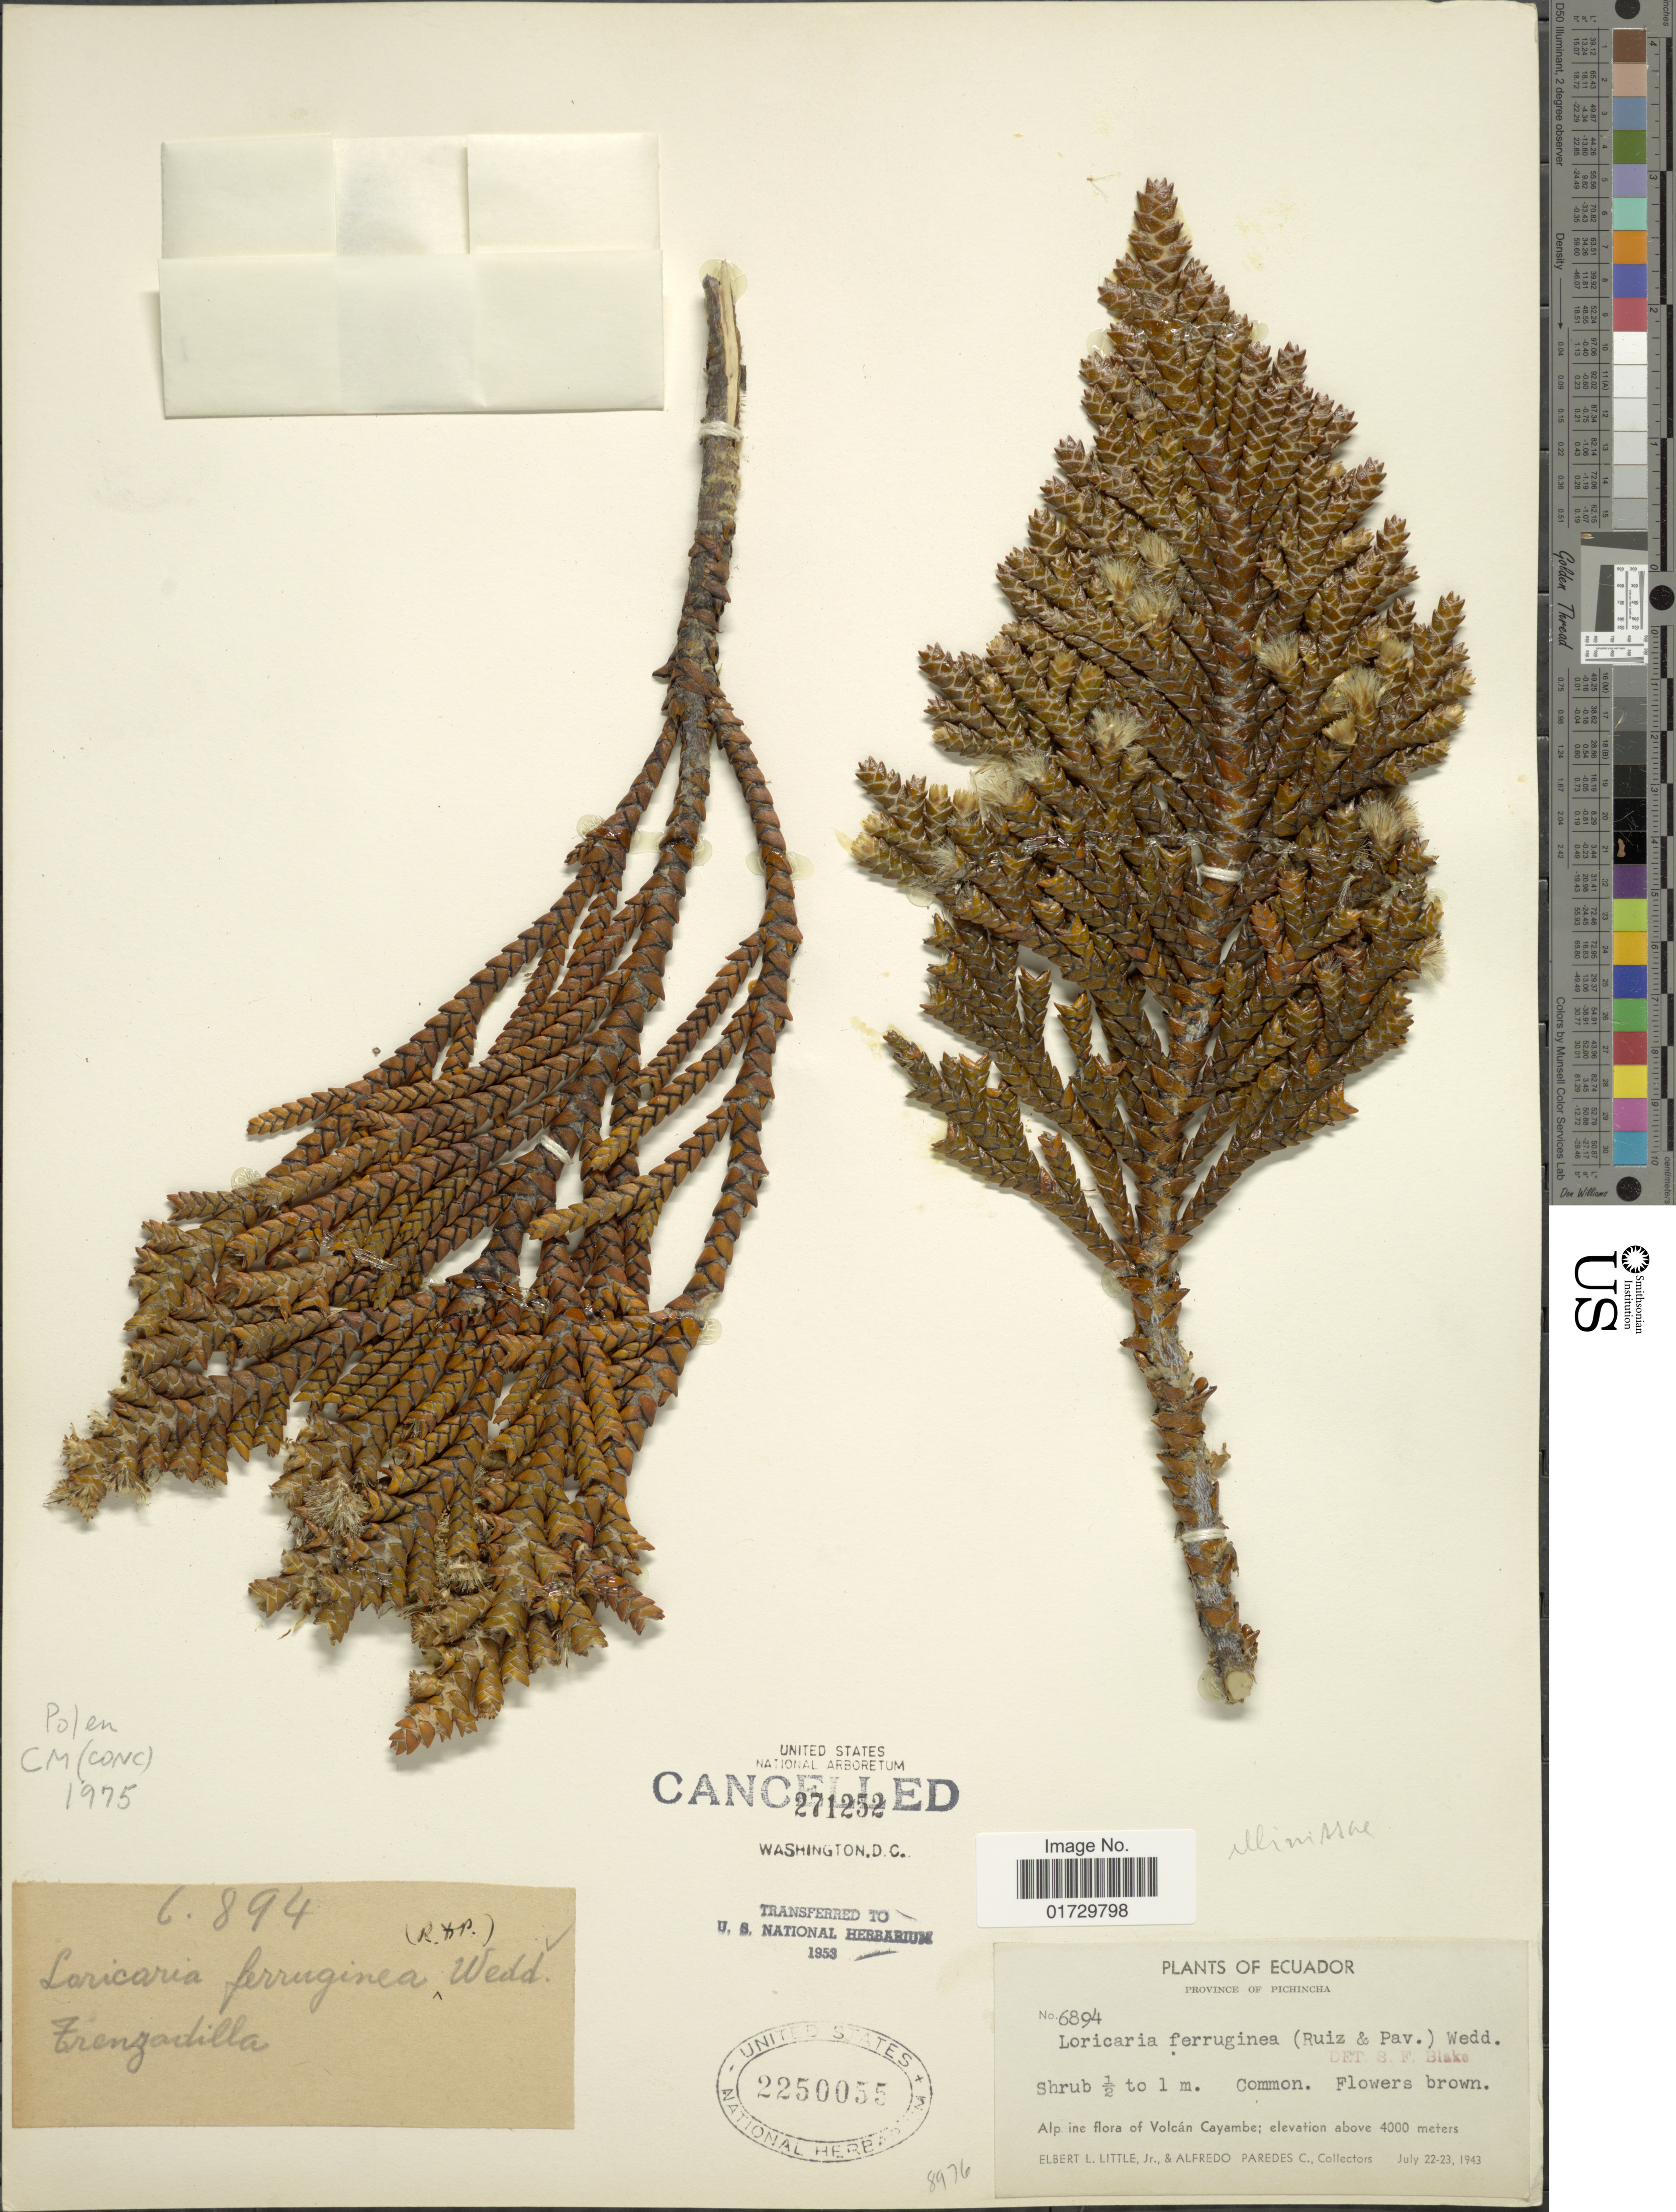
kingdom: Plantae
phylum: Tracheophyta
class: Magnoliopsida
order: Asterales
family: Asteraceae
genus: Loricaria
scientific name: Loricaria ilinissae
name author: (Benth.) Cuatrec.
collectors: E. L. Little & A. Paredes C.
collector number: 6894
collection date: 1943-07-22/1943-07-23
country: Ecuador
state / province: Pichincha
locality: Alpine flora of Volcan Cayambe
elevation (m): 4000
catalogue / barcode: US 2250055